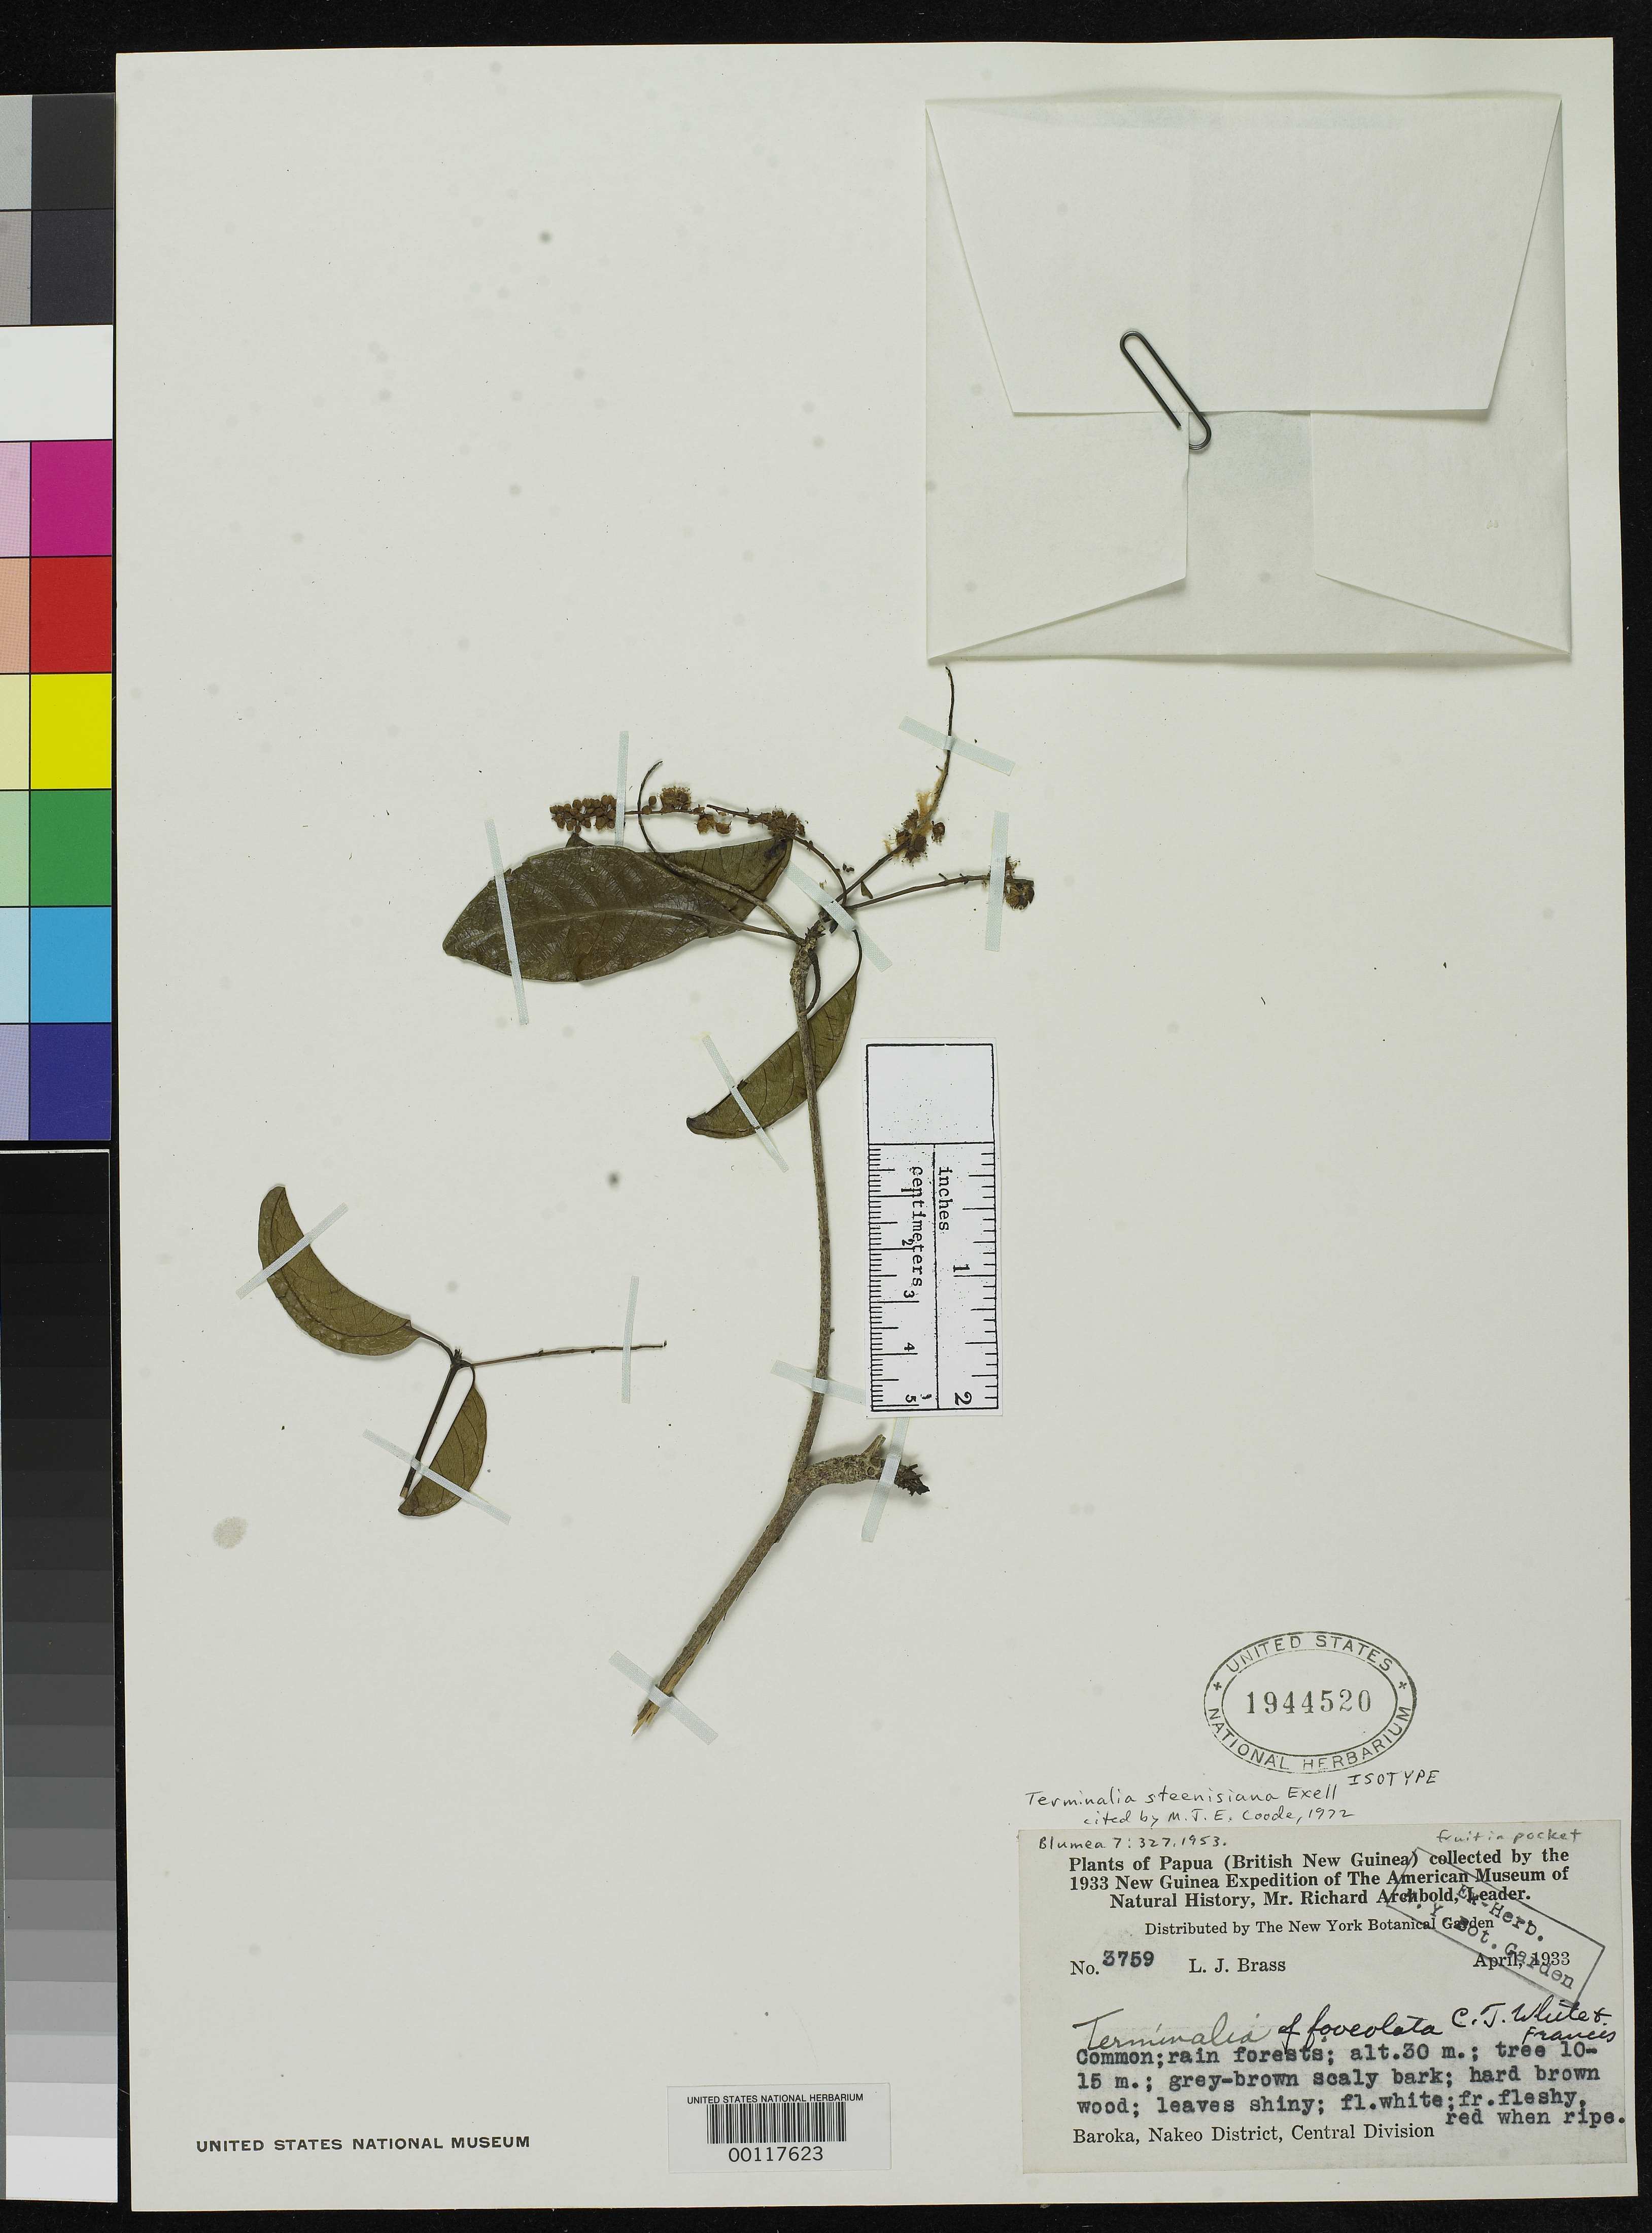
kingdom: Plantae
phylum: Tracheophyta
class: Magnoliopsida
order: Myrtales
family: Combretaceae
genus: Terminalia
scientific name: Terminalia steenisiana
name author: Exell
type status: Isotype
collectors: L. J. Brass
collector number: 3759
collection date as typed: Apr 1933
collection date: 1933-04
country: Papua New Guinea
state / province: Central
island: New Guinea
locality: Baroka, Nakeo Dist.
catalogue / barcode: US 1944520